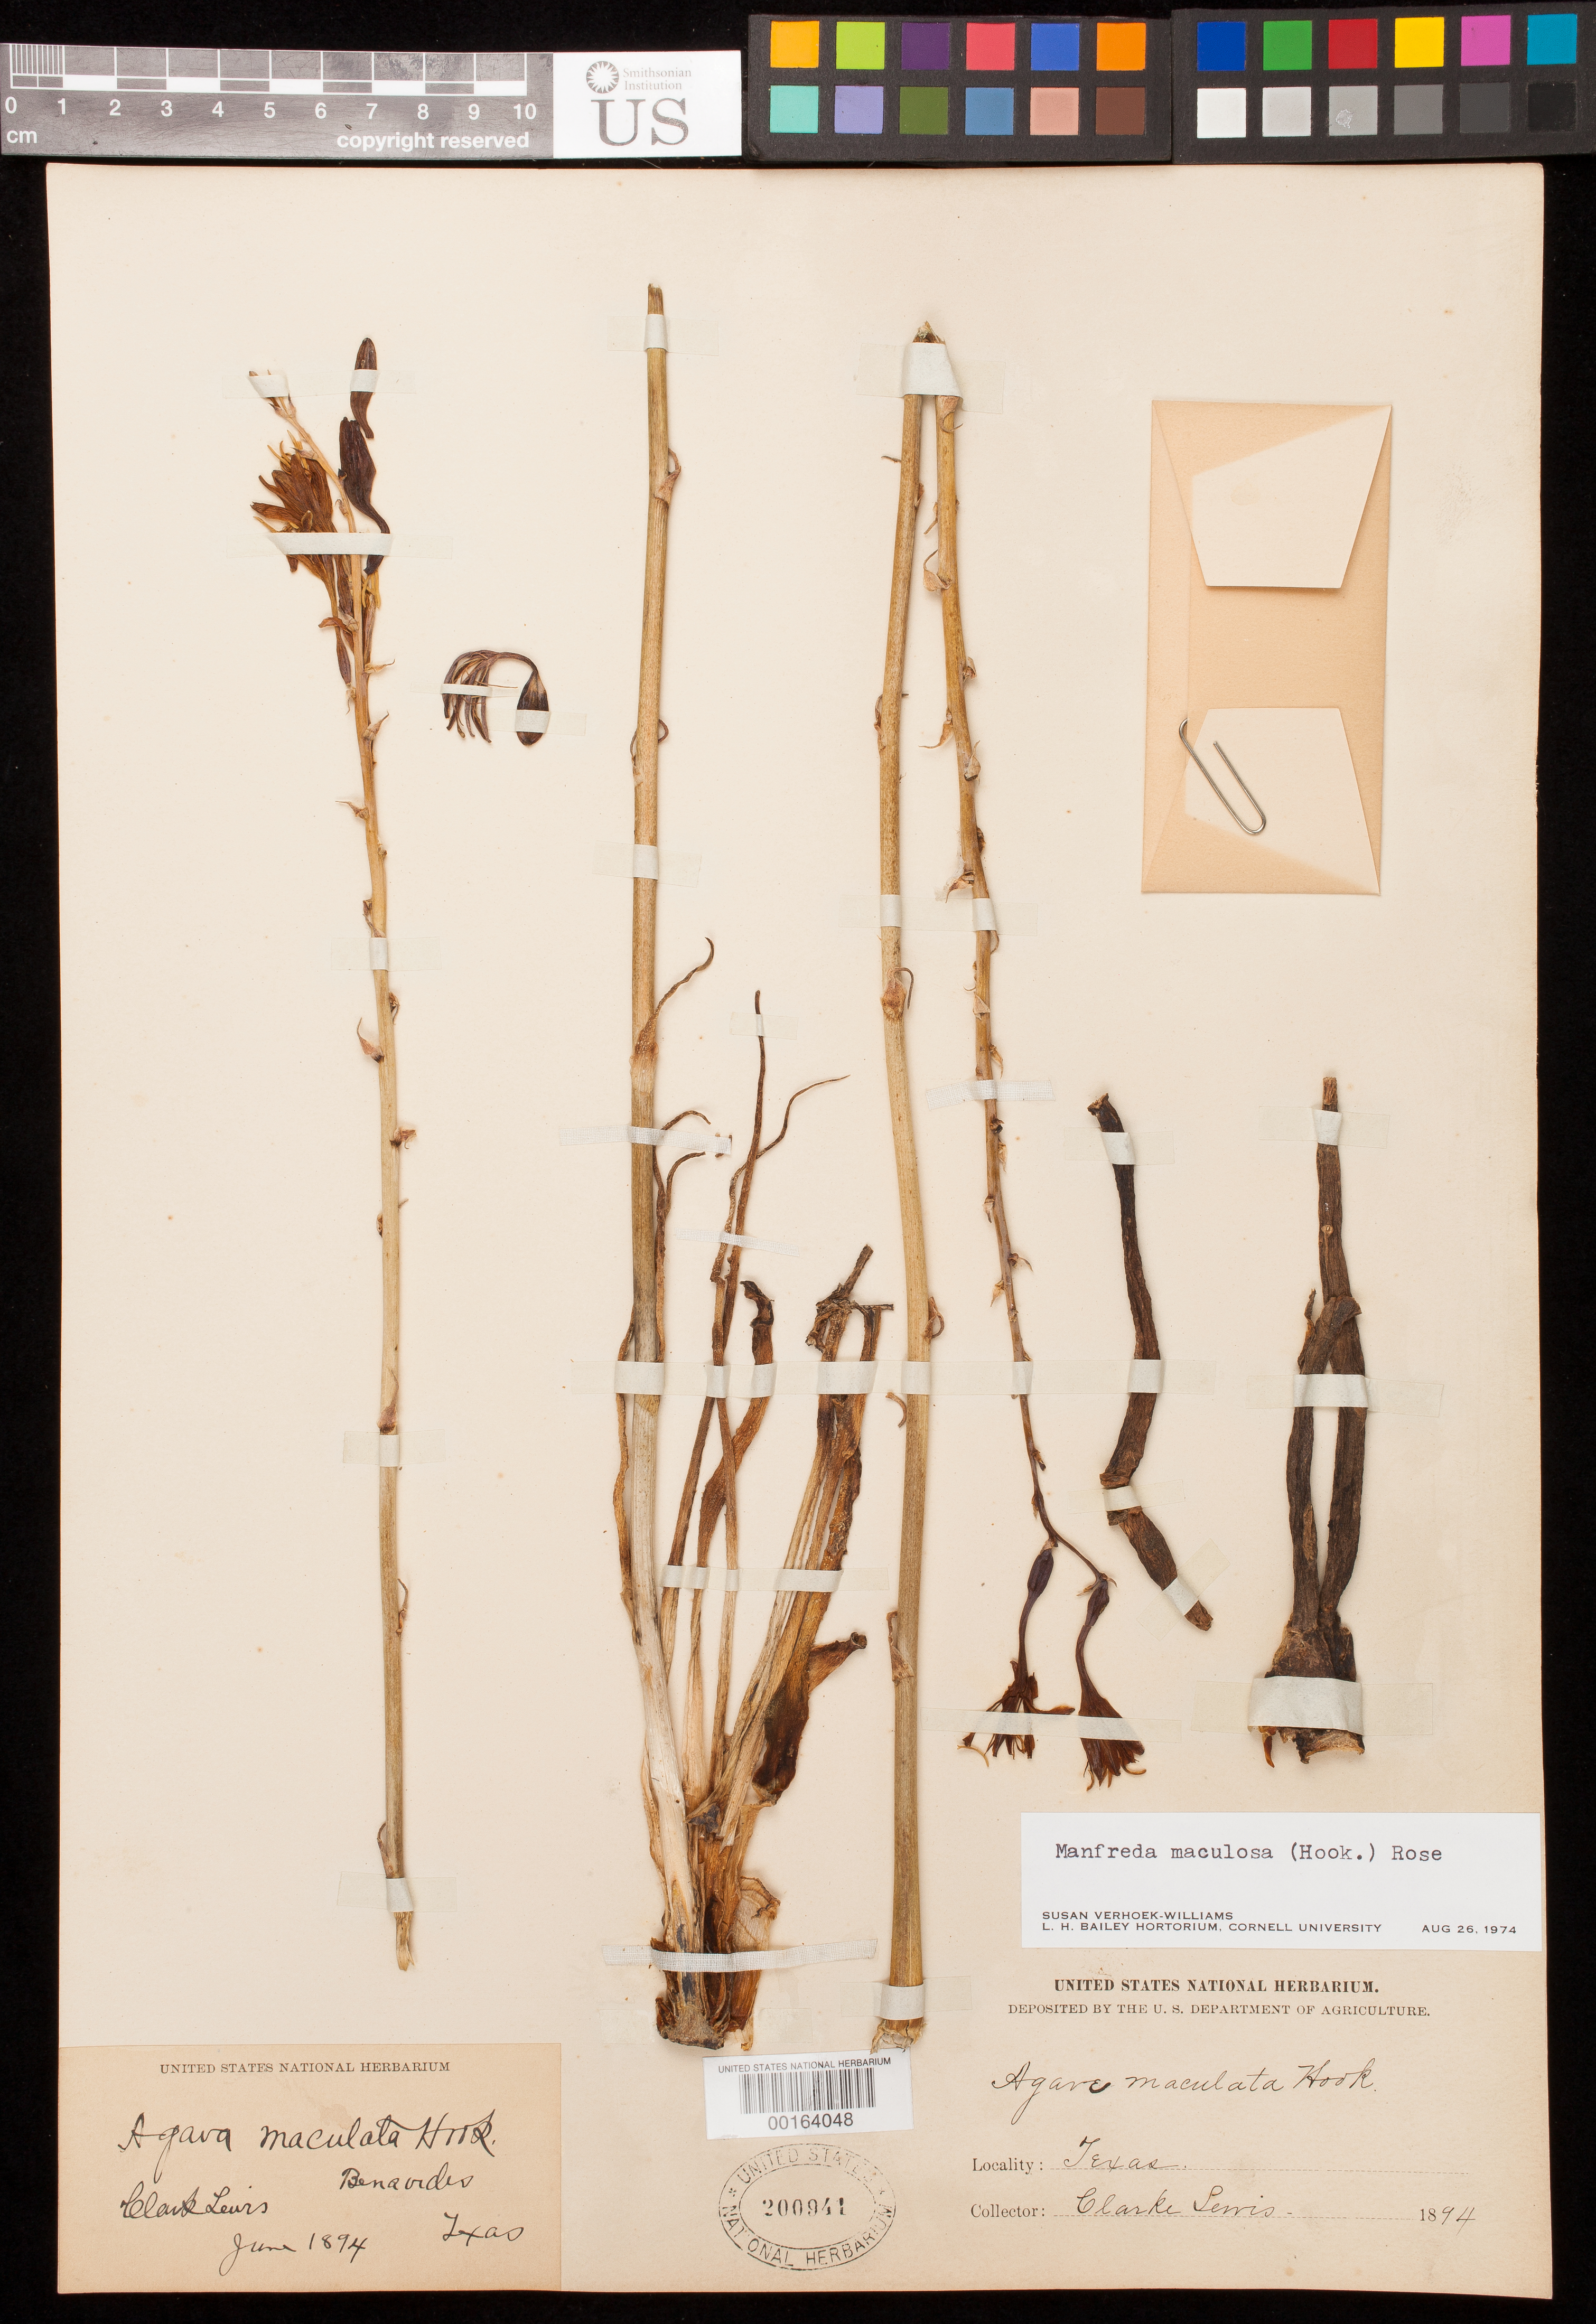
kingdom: Plantae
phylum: Tracheophyta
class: Liliopsida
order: Asparagales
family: Asparagaceae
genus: Manfreda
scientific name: Manfreda maculosa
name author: (Hook.) Rose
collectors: C. Lewis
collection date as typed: Jun 1894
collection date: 1894-06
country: United States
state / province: Texas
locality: Benavides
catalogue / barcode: US 200941